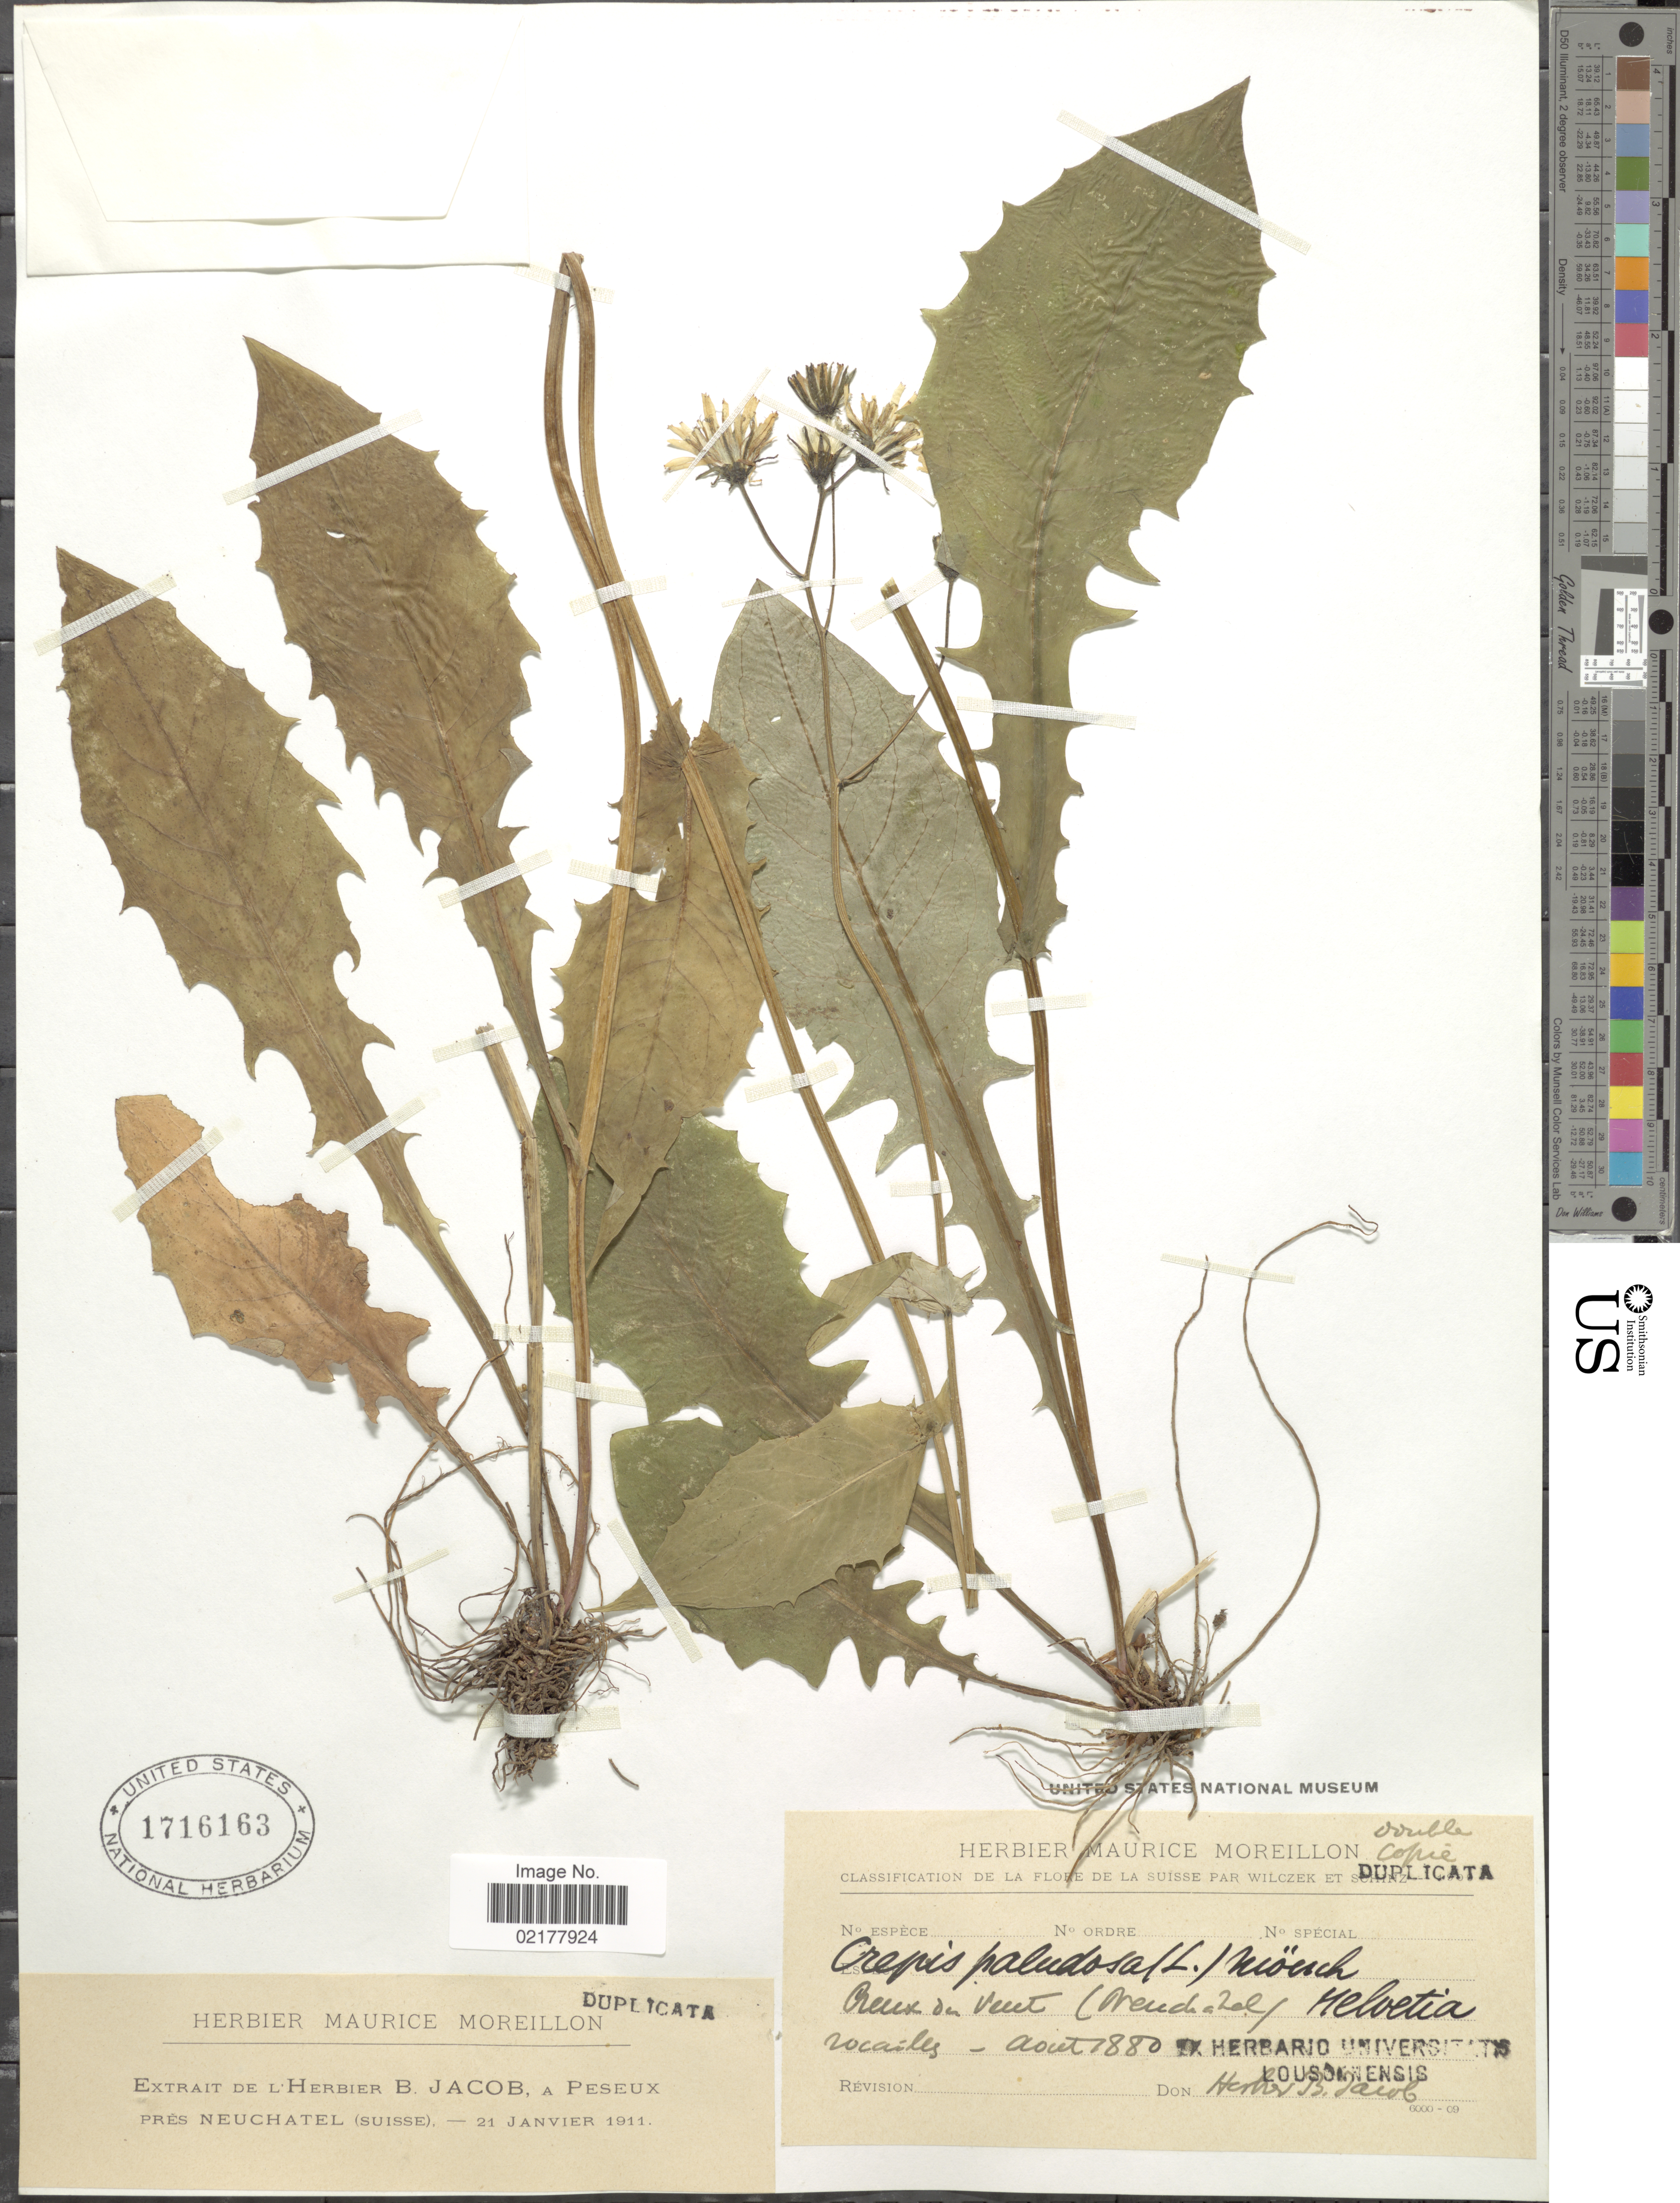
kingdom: Plantae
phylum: Tracheophyta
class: Magnoliopsida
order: Asterales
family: Asteraceae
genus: Crepis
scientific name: Crepis paludosa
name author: (L.) Moench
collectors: H. Jacob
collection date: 1880-08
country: Switzerland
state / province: Neuchatel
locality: Creux du Van (Neuchâtel). Helvetia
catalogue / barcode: US 1716163